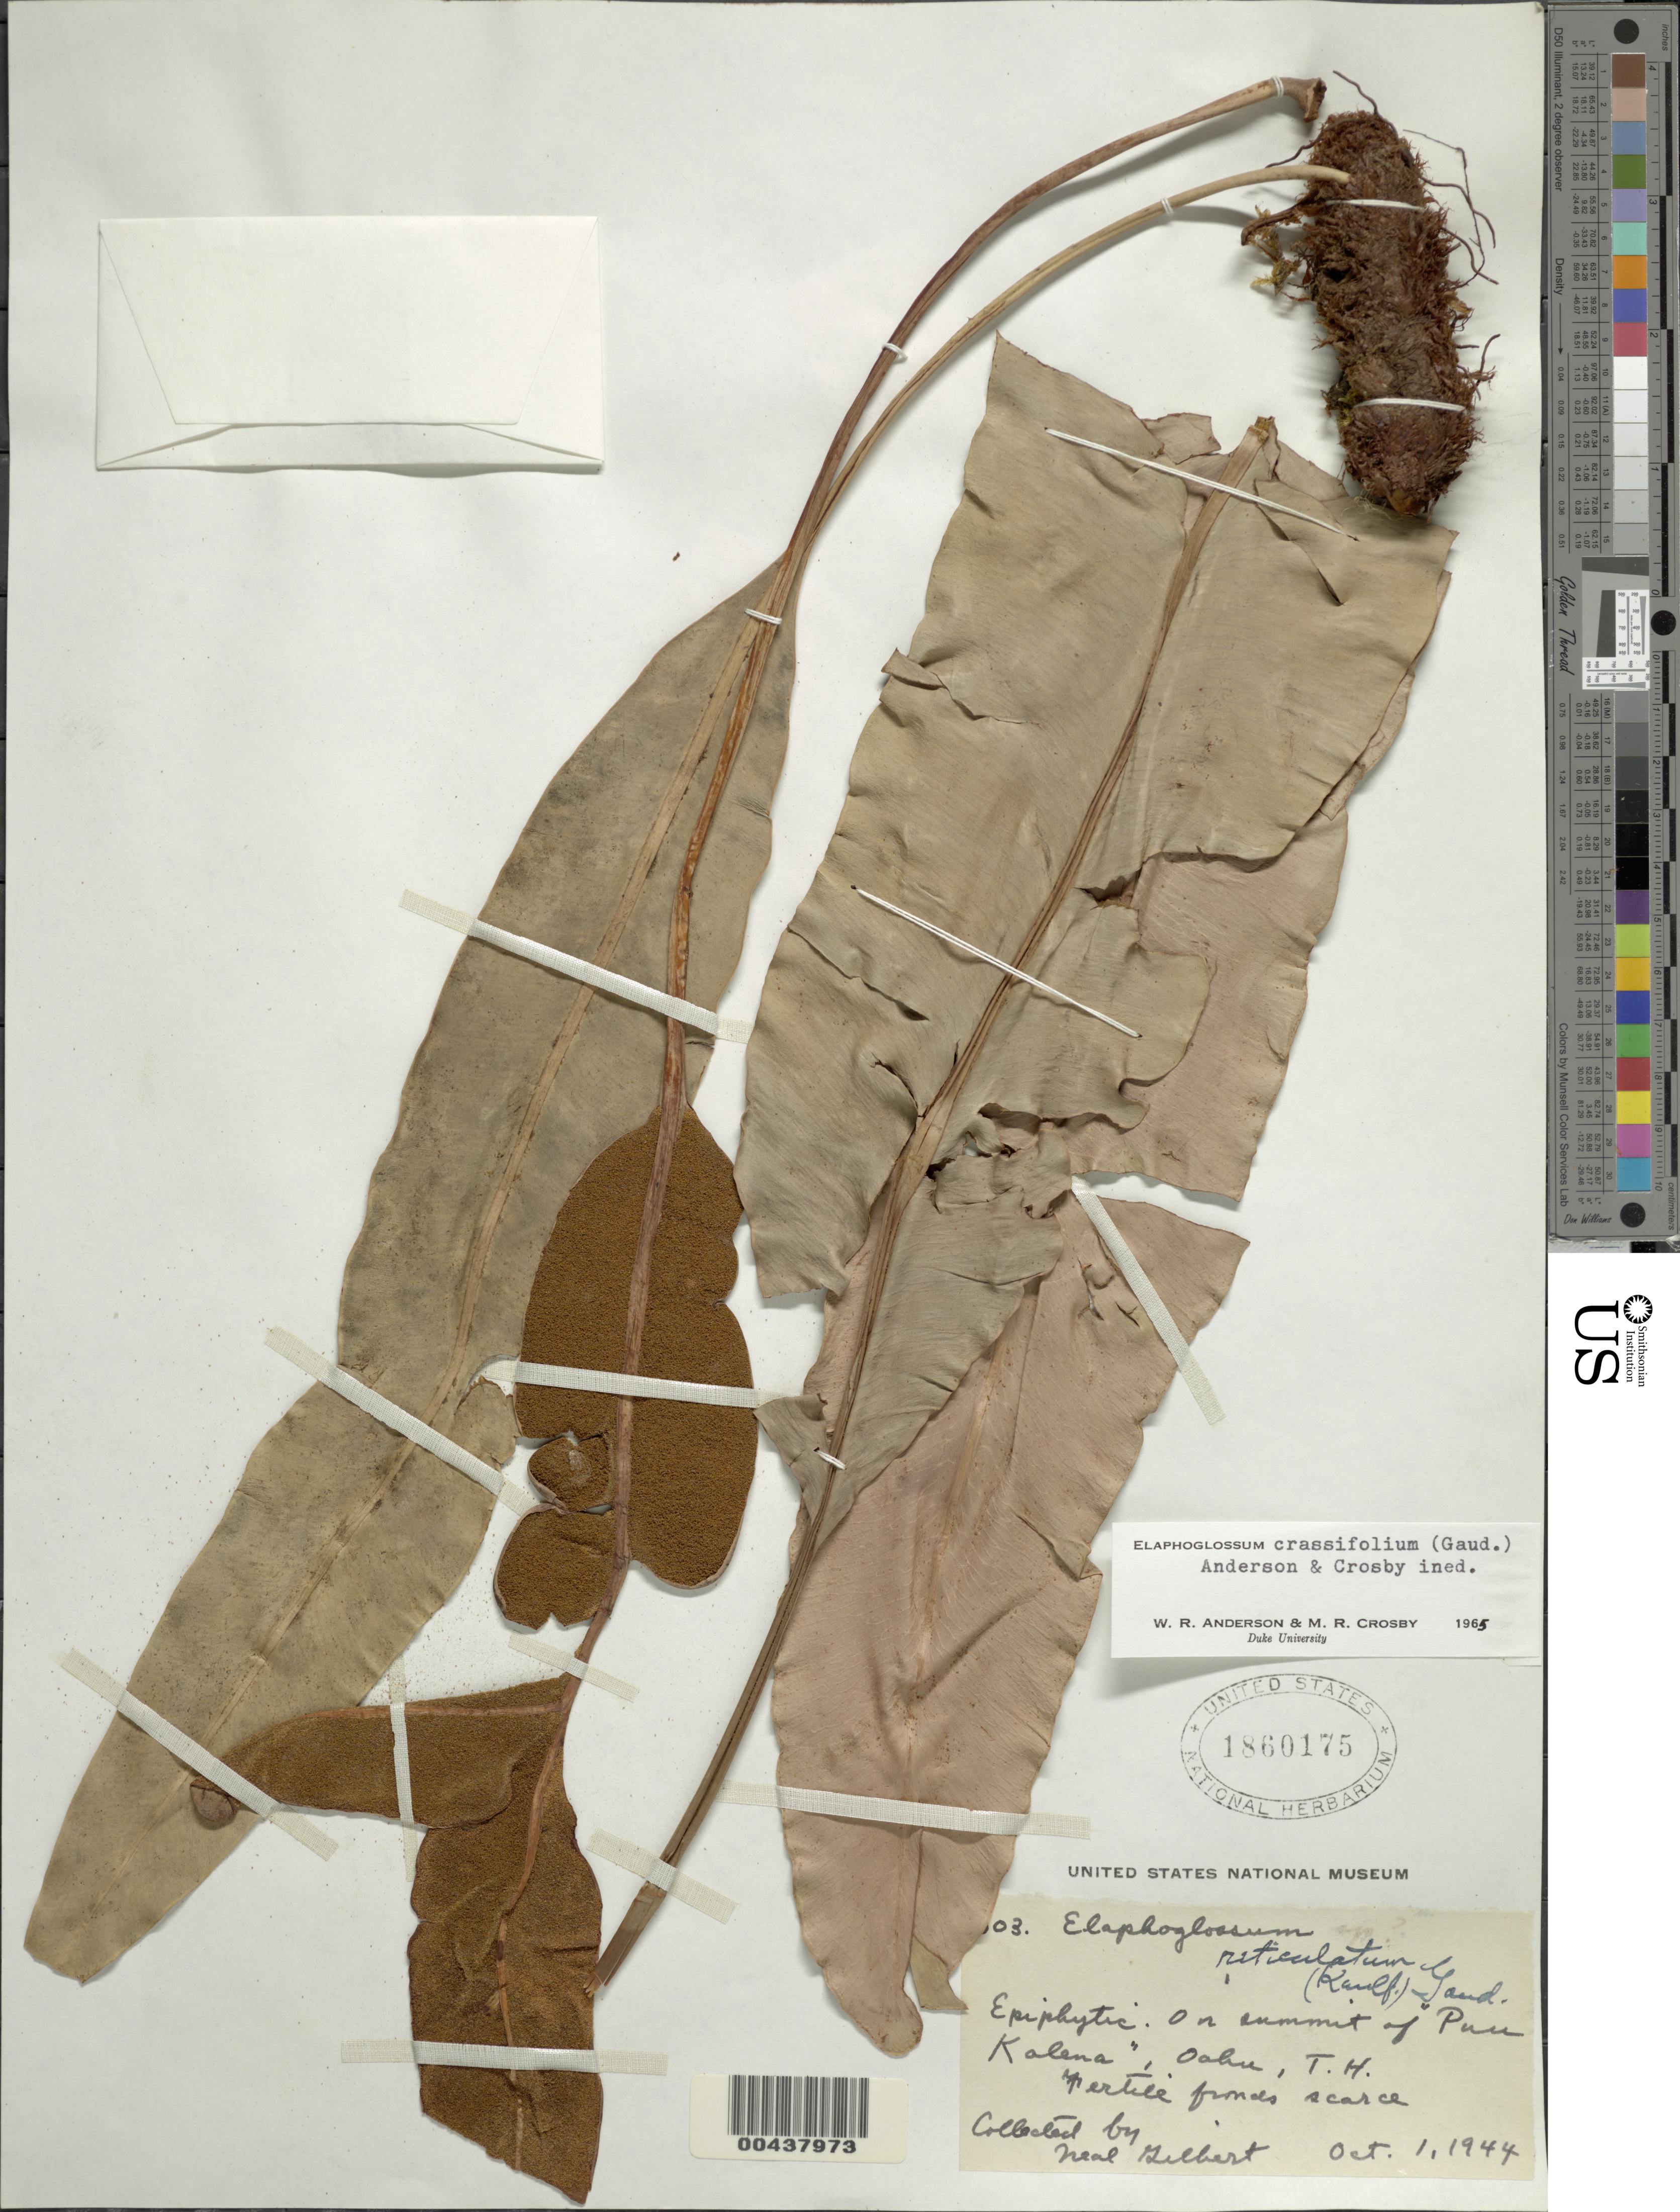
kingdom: Plantae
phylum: Tracheophyta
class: Polypodiopsida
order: Polypodiales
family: Dryopteridaceae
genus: Elaphoglossum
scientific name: Elaphoglossum crassifolium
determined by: Anderson, W. R.; Crosby, M.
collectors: N. Gilbert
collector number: ??03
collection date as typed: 1 Oct 1944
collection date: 1944-10-01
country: United States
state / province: Hawaii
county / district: Honolulu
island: Oahu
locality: Summit of Puu Kalena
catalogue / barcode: US 1860175